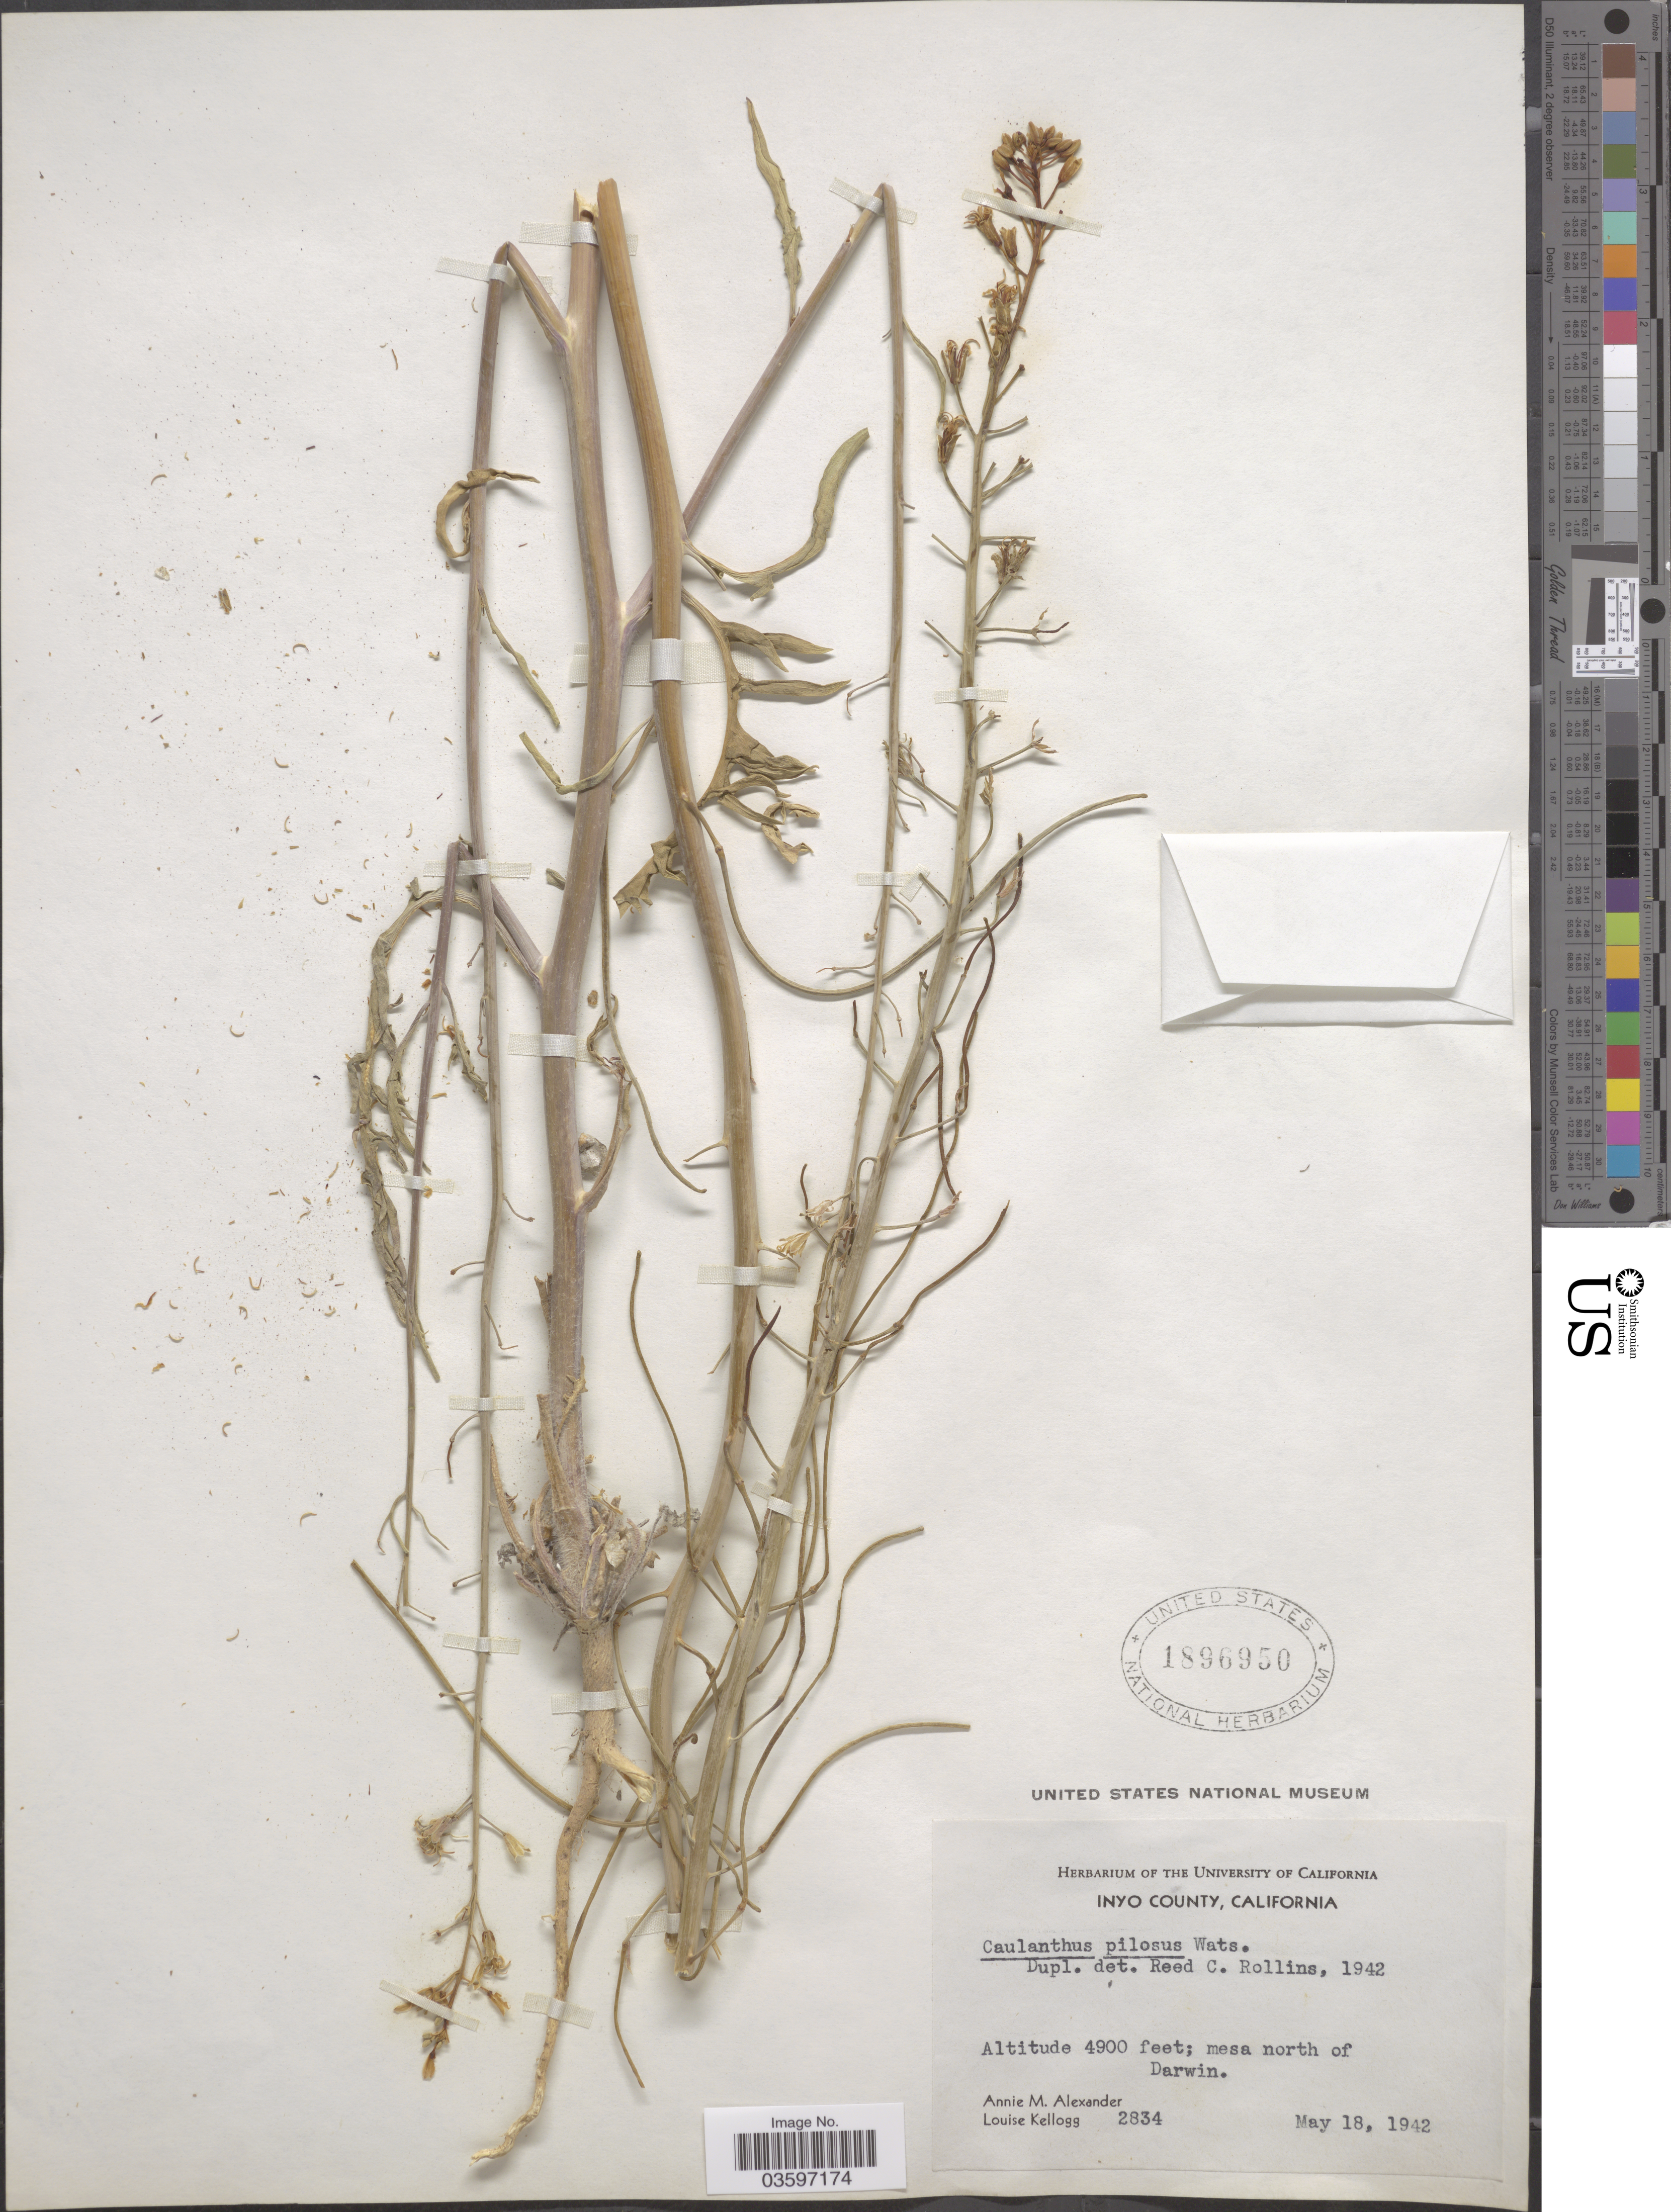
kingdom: Plantae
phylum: Tracheophyta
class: Magnoliopsida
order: Brassicales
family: Brassicaceae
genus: Caulanthus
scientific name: Caulanthus pilosus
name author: S. Watson in C. King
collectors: A. M. Alexander & L. Kellogg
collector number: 2834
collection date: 1942-05-18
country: United States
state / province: California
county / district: Inyo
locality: Inyo County. Mesa north of Darwin.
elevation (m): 1494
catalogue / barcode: US 1896950